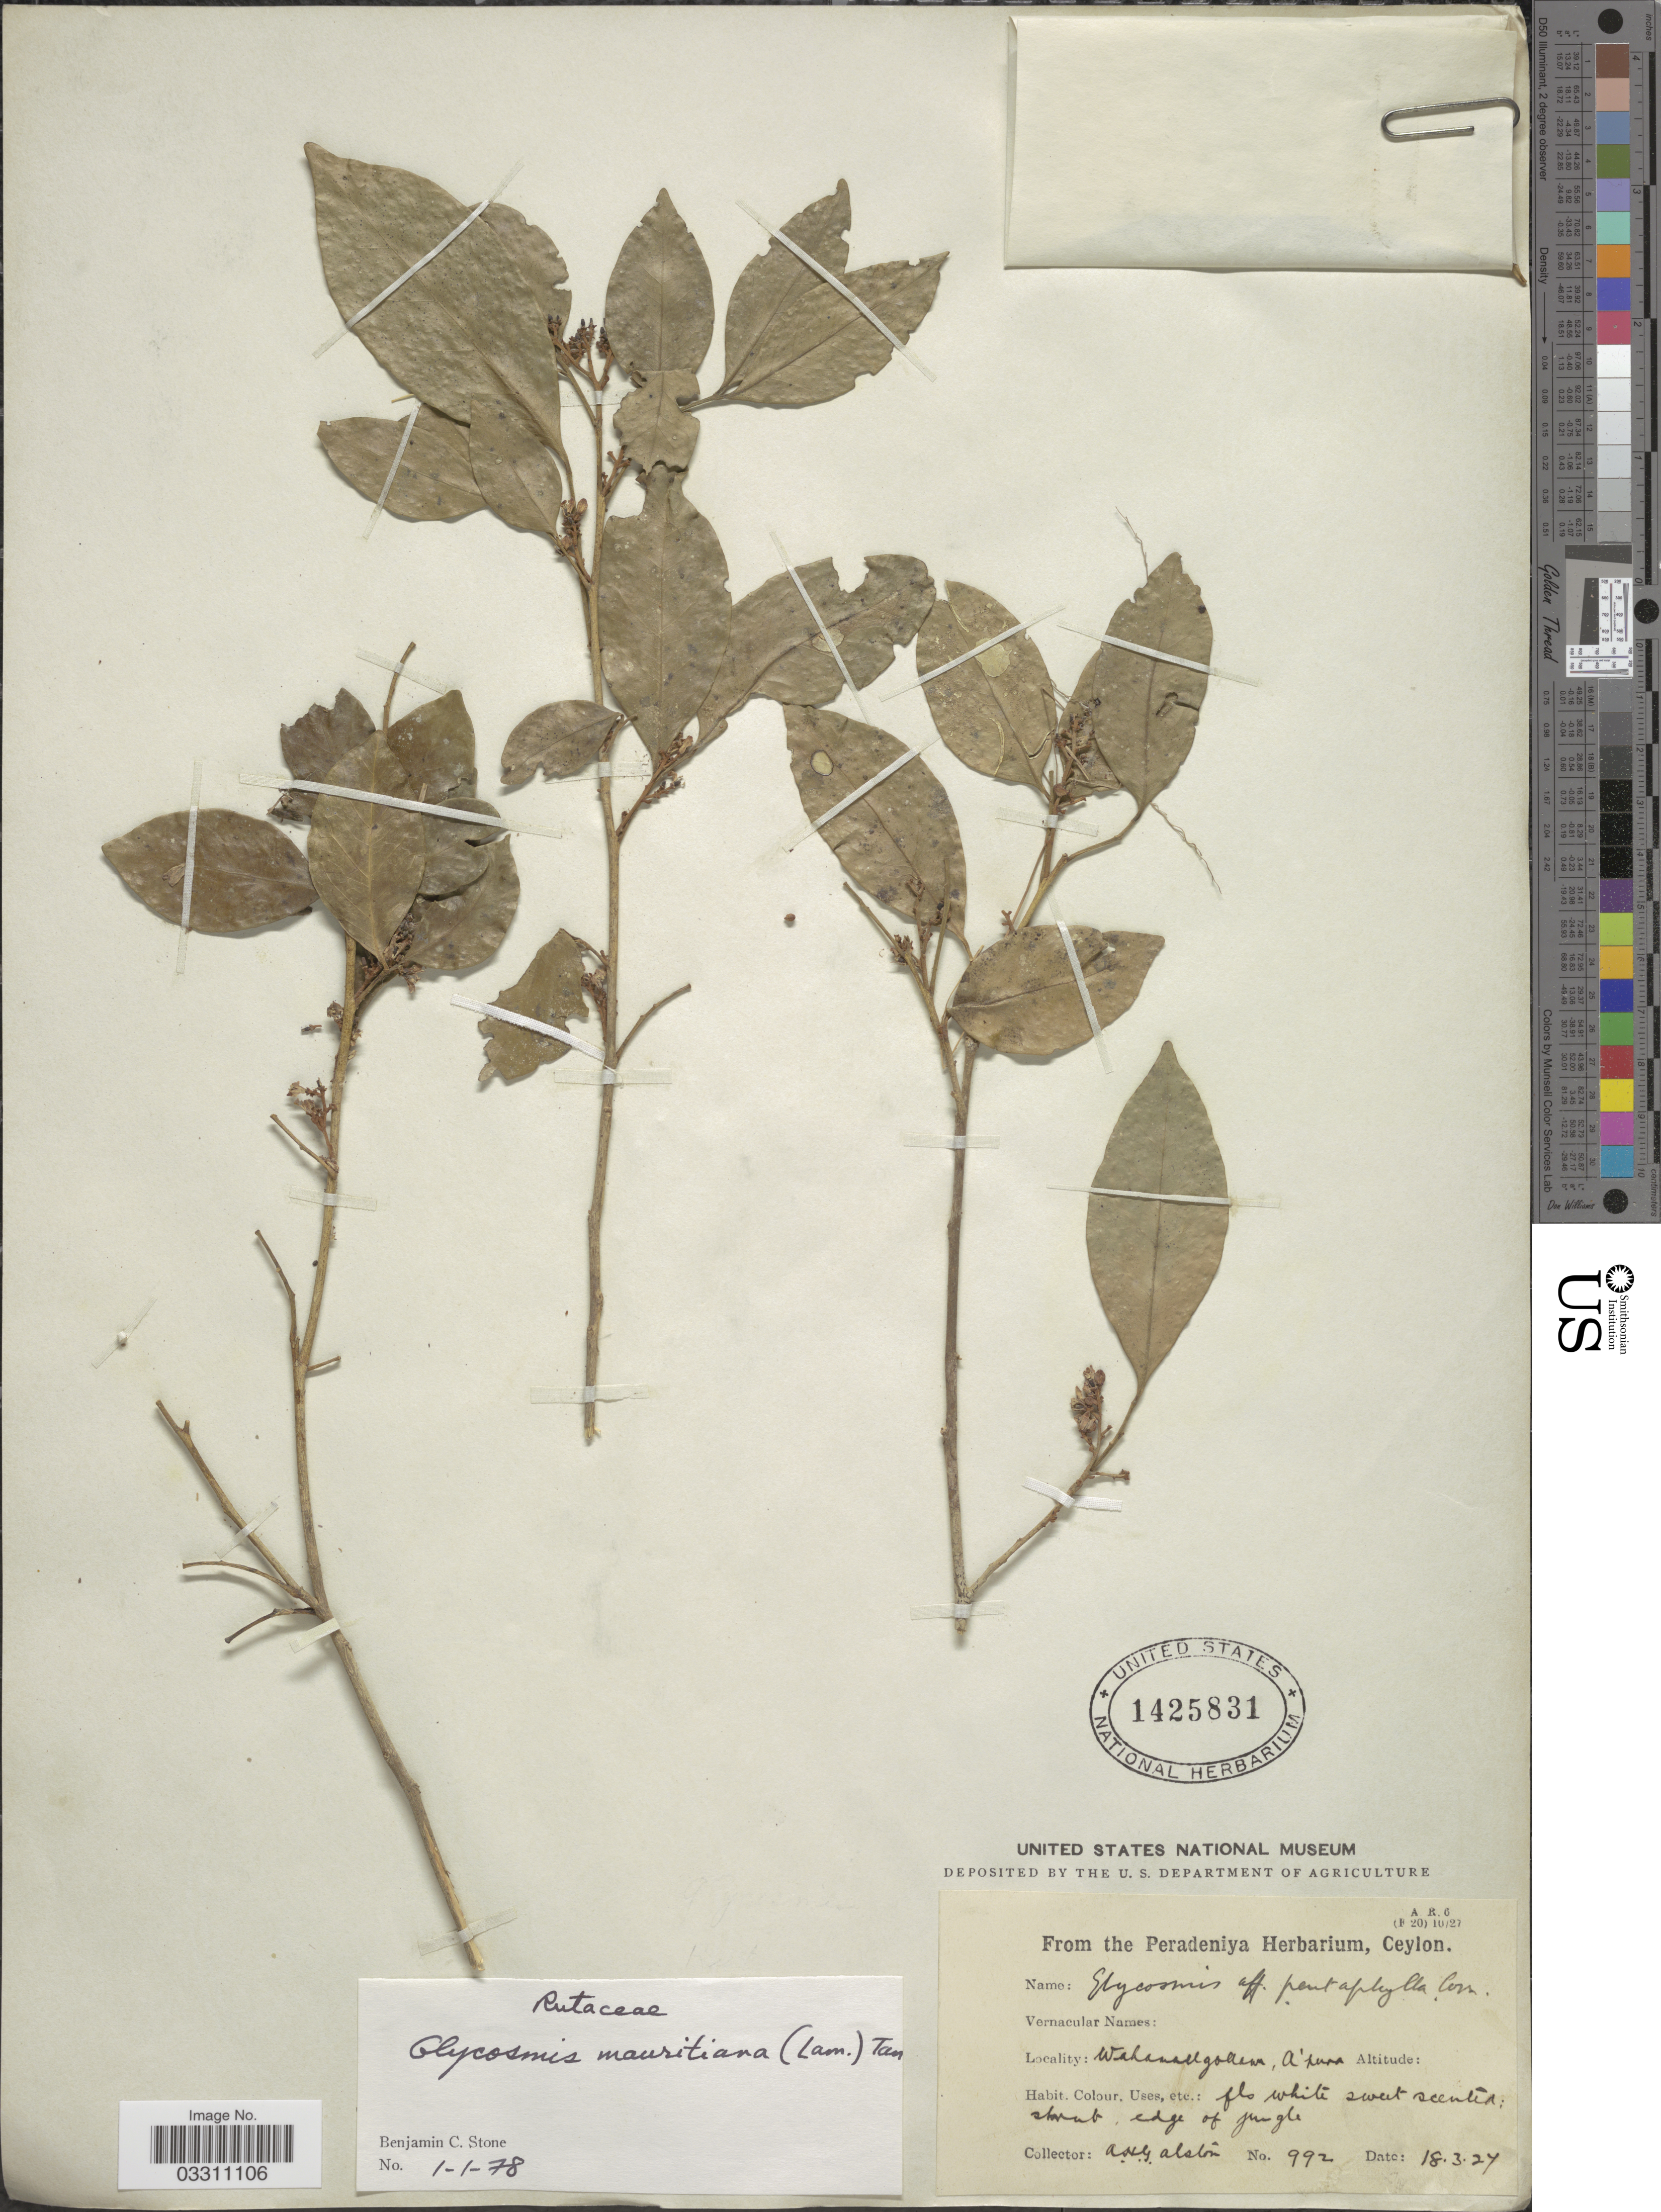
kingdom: Plantae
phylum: Tracheophyta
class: Magnoliopsida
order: Sapindales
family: Rutaceae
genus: Glycosmis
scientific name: Glycosmis mauritiana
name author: (Lamkey) Tanaka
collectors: A. H. Alston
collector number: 992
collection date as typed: Transcribed d/m/y: 18/3/27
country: Sri Lanka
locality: Wahanallgollen [interpreted], A'pura.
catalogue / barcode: US 1425831